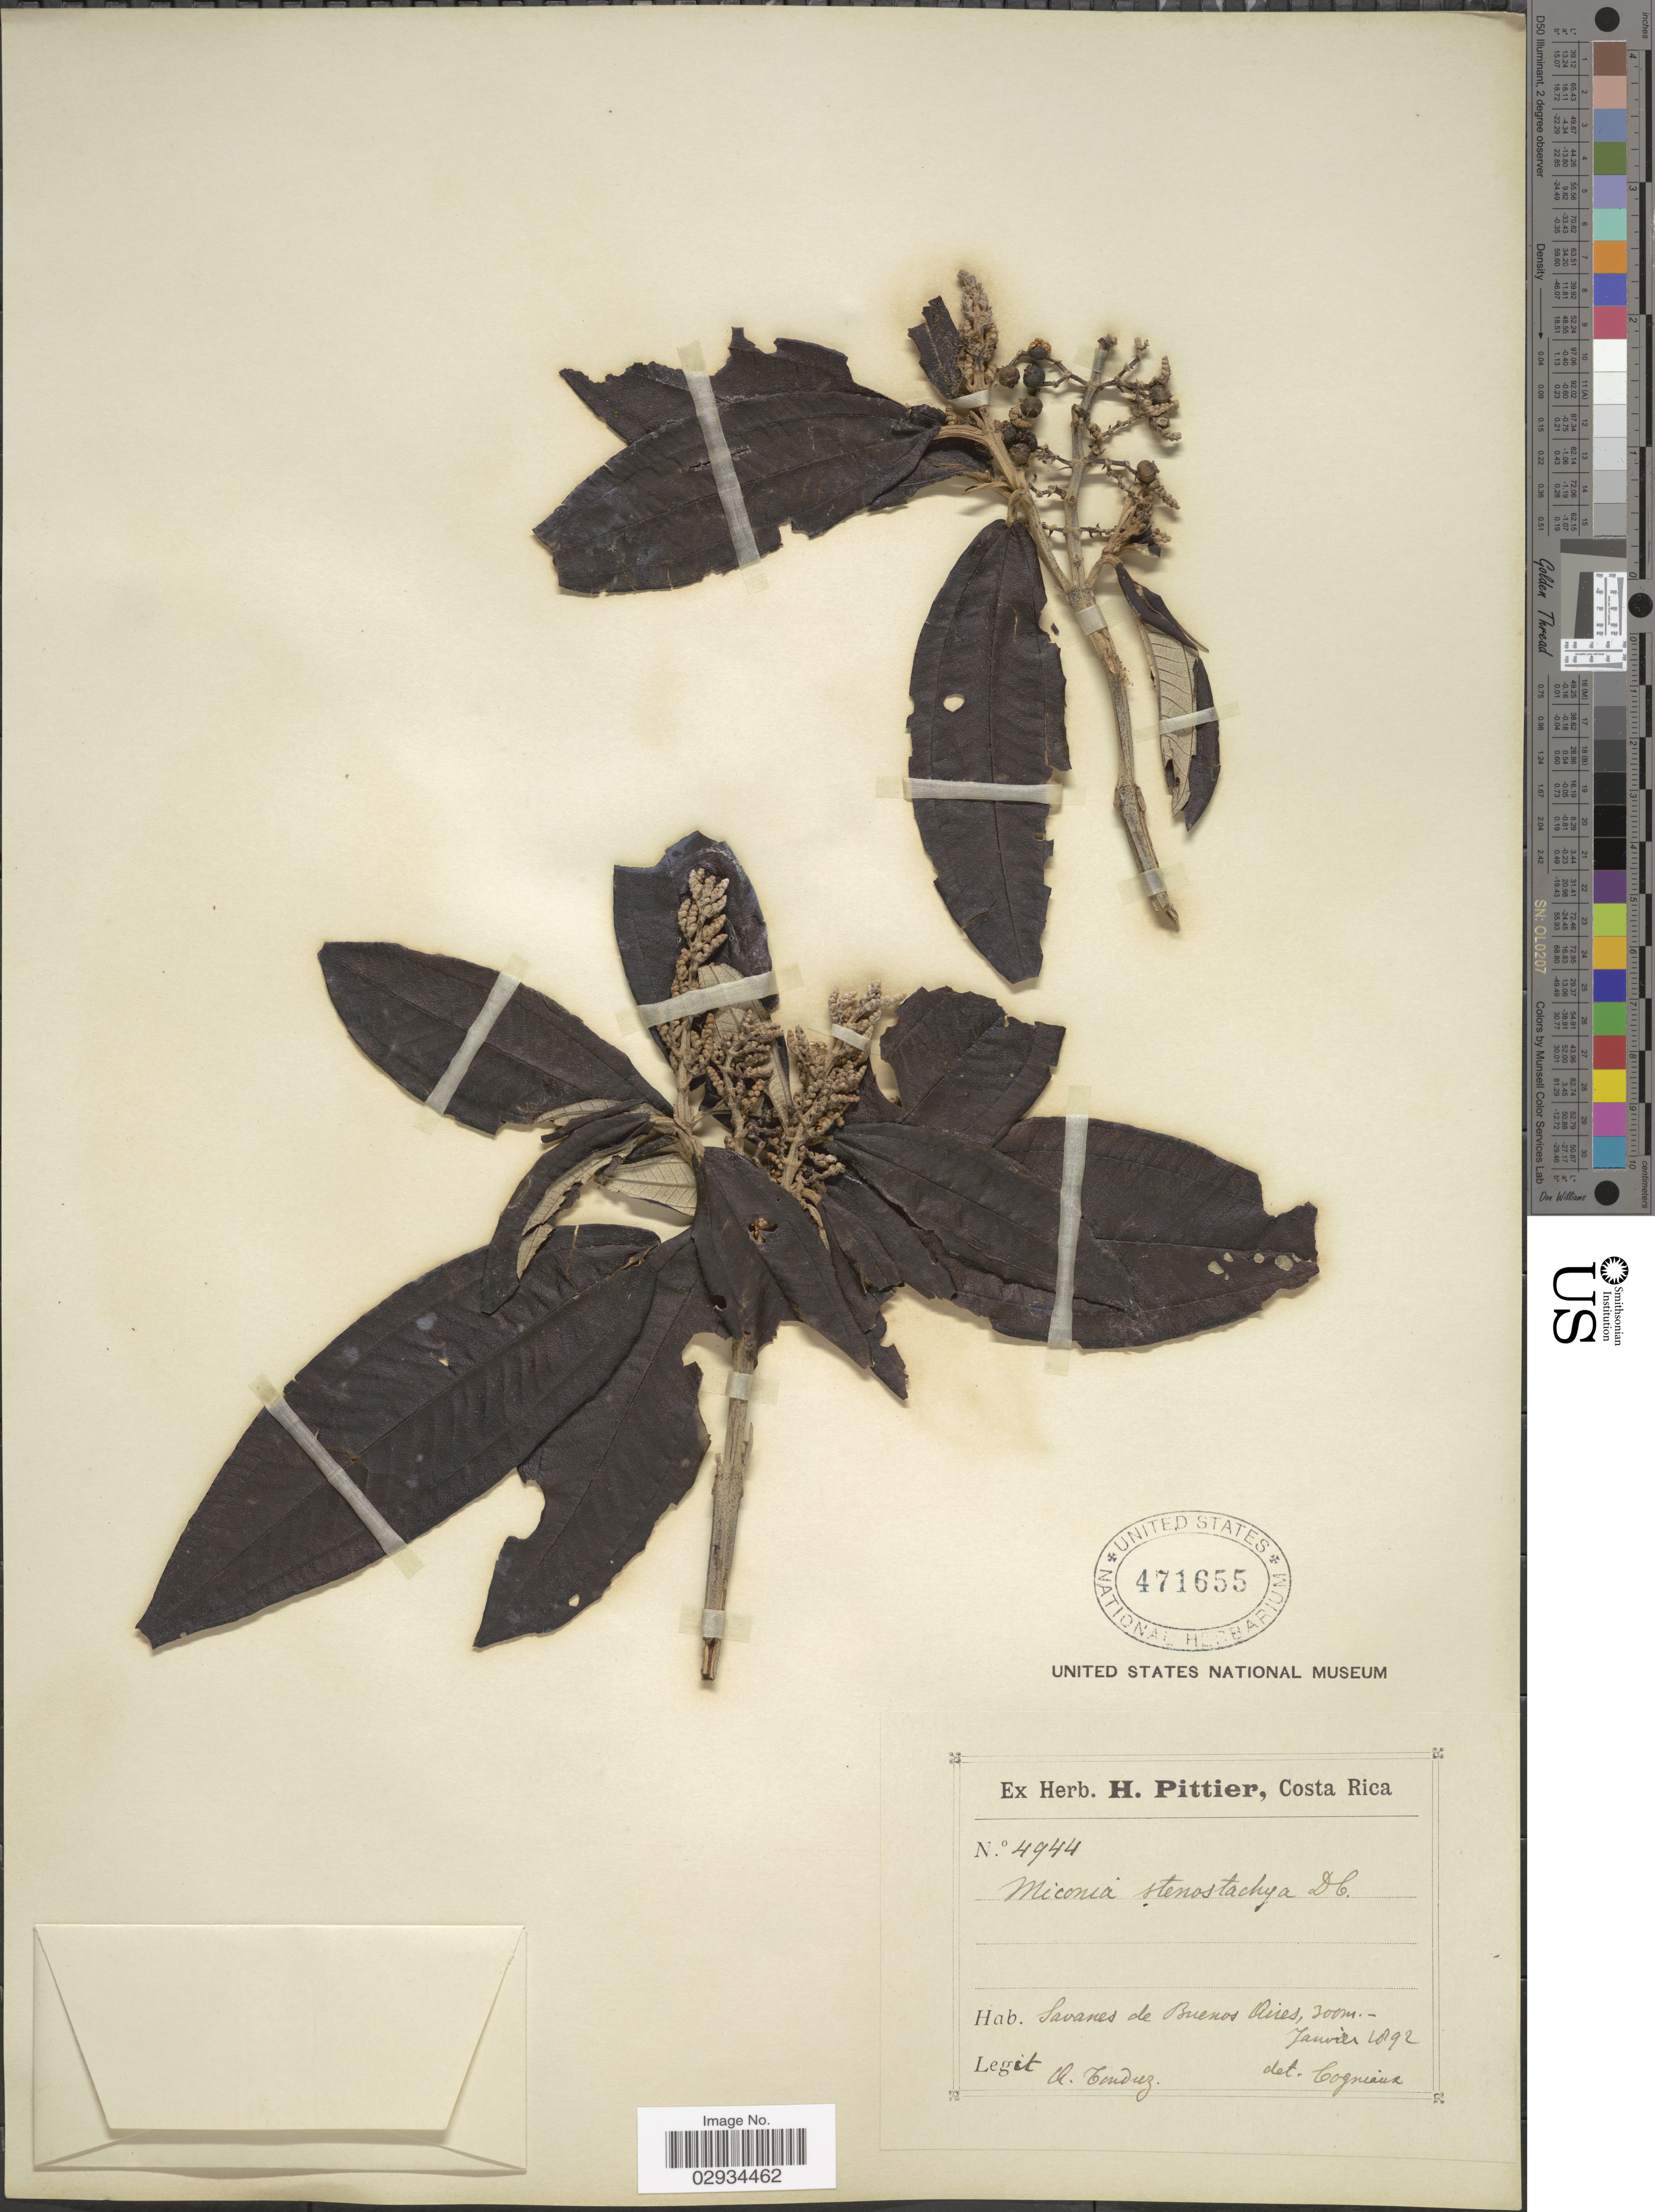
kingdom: Plantae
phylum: Tracheophyta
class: Magnoliopsida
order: Myrtales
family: Melastomataceae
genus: Miconia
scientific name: Miconia stenostachya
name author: DC.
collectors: A. Tonduz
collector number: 4944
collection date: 1892-01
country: Costa Rica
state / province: Puntarenas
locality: Savanes de Buenos Aires.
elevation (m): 300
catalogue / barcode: US 471655